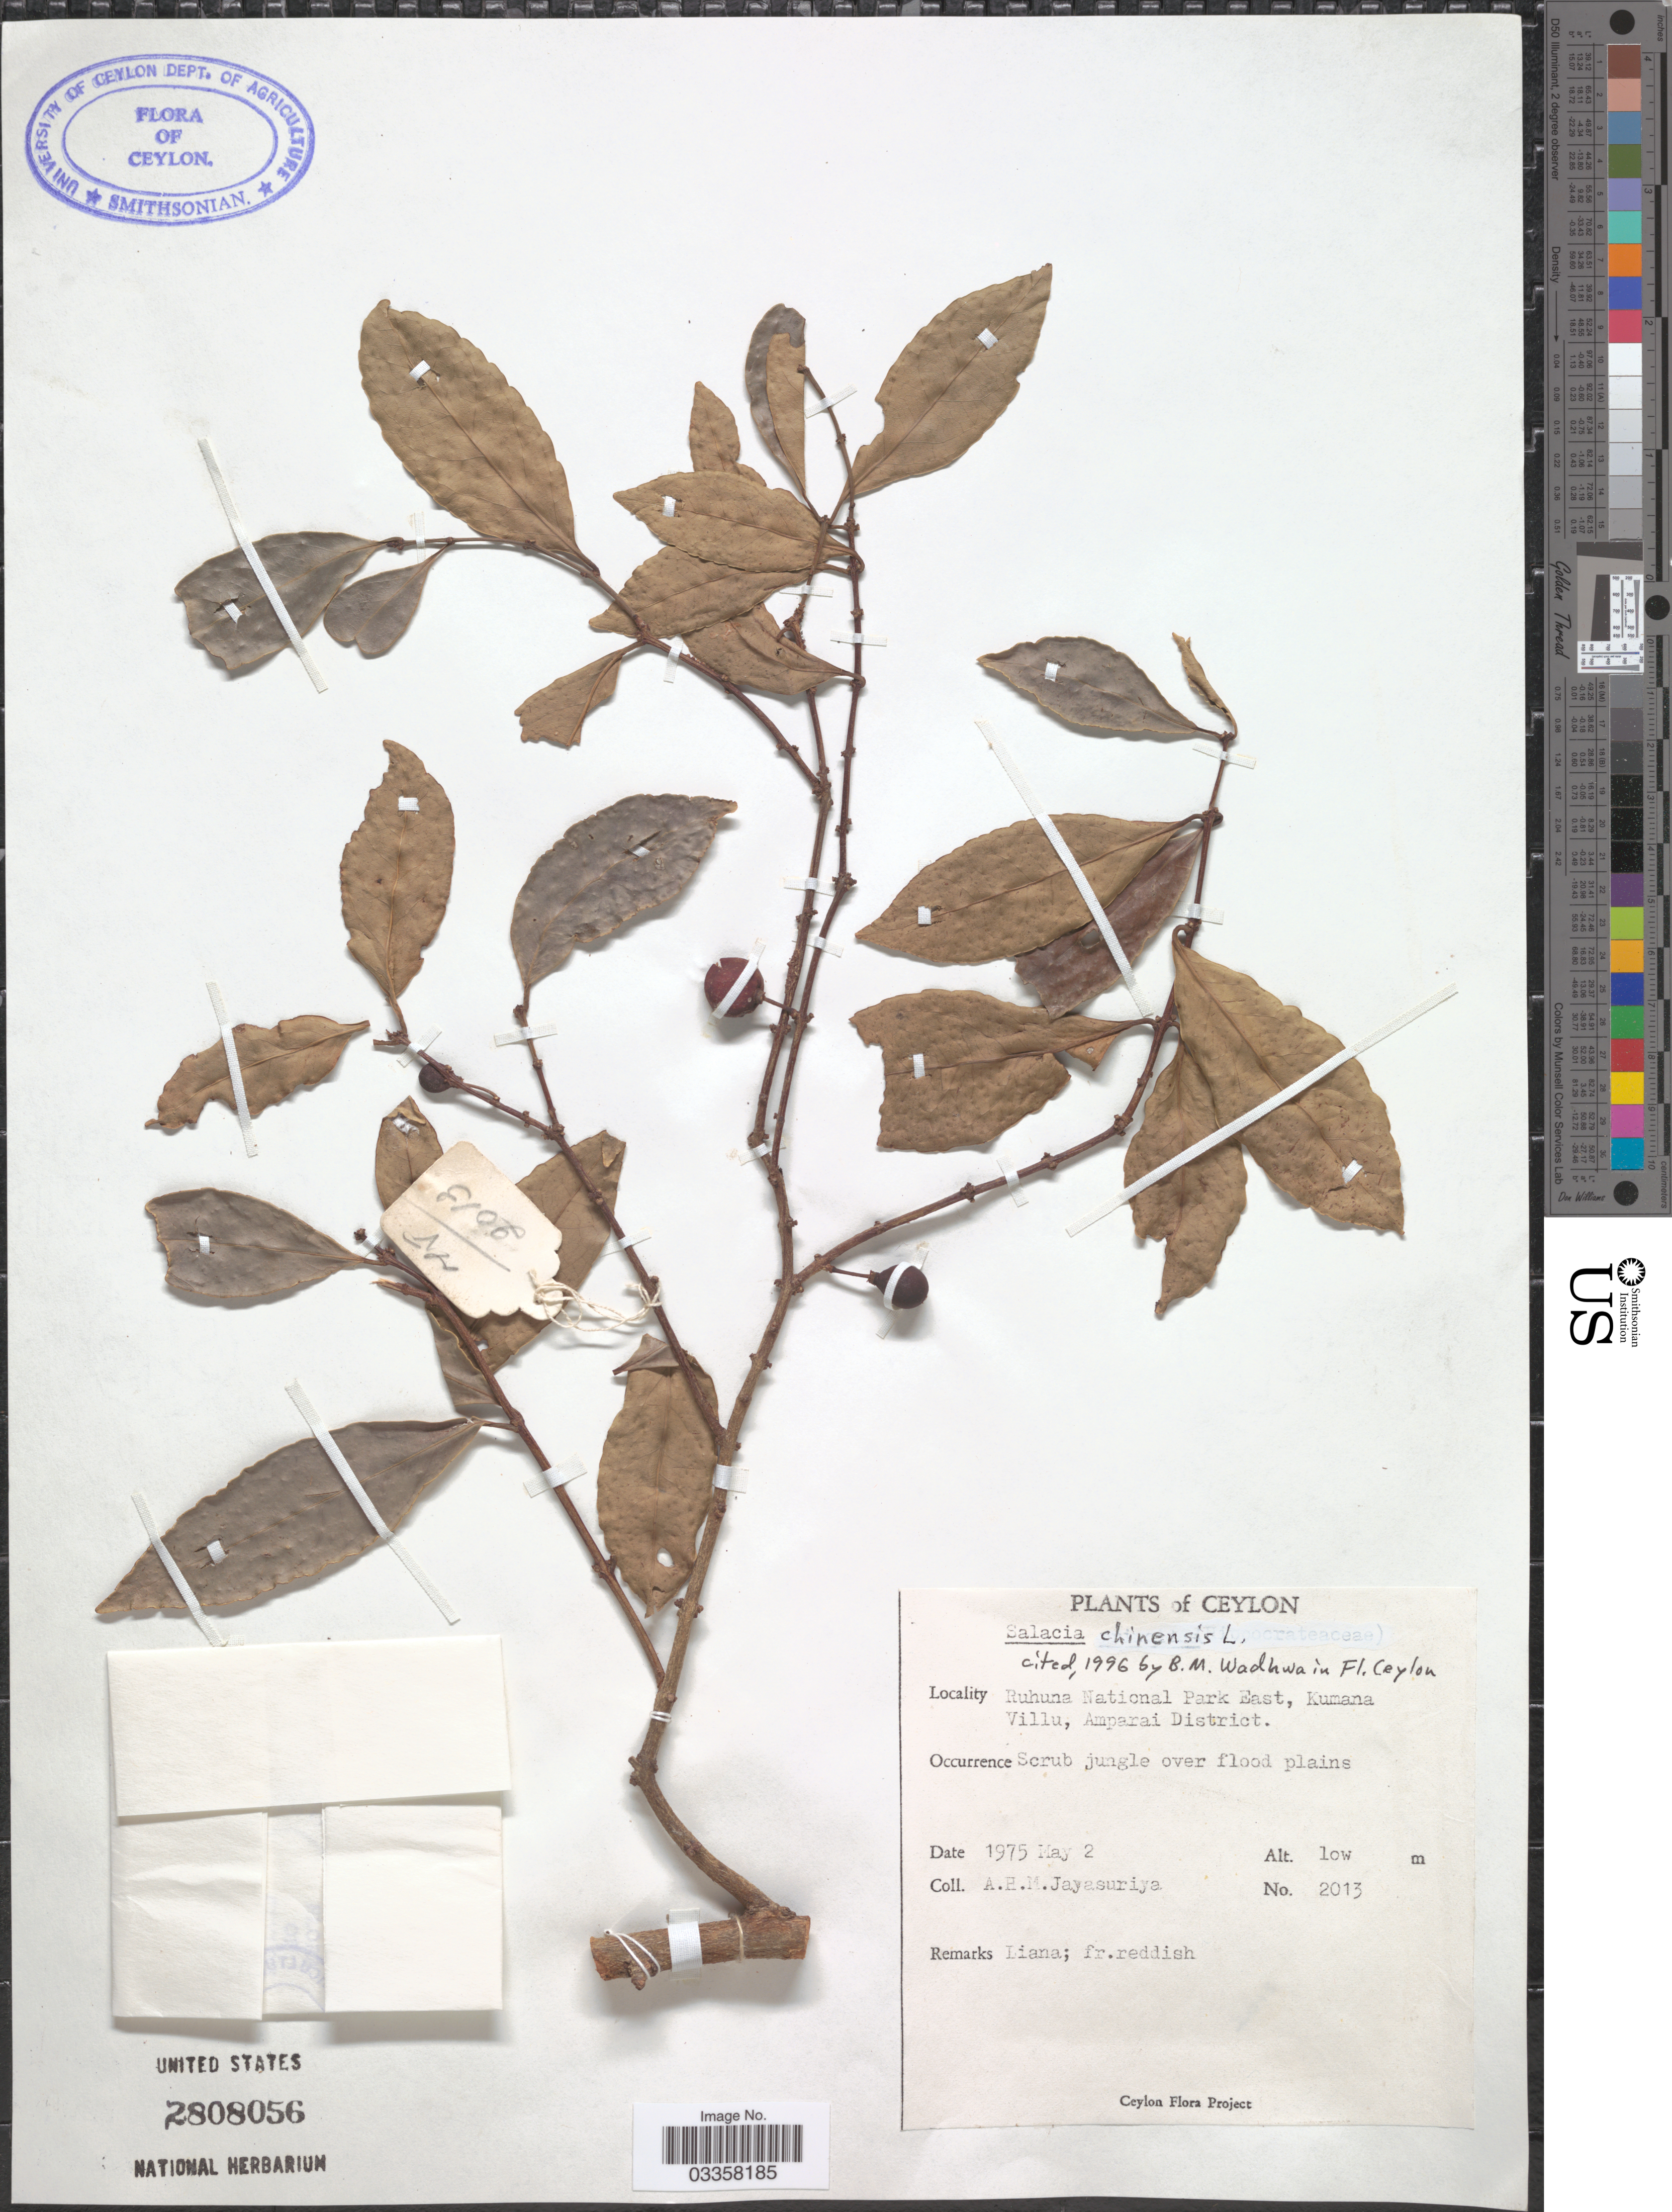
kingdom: Plantae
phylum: Tracheophyta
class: Magnoliopsida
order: Celastrales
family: Celastraceae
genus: Salacia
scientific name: Salacia chinensis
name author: L.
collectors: A. H. Jayasuriya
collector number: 2013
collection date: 1975-05-02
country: Sri Lanka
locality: Ceylon, Ruhuna National Park East, Kumana Villu, Amparai District.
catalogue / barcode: US 2808056